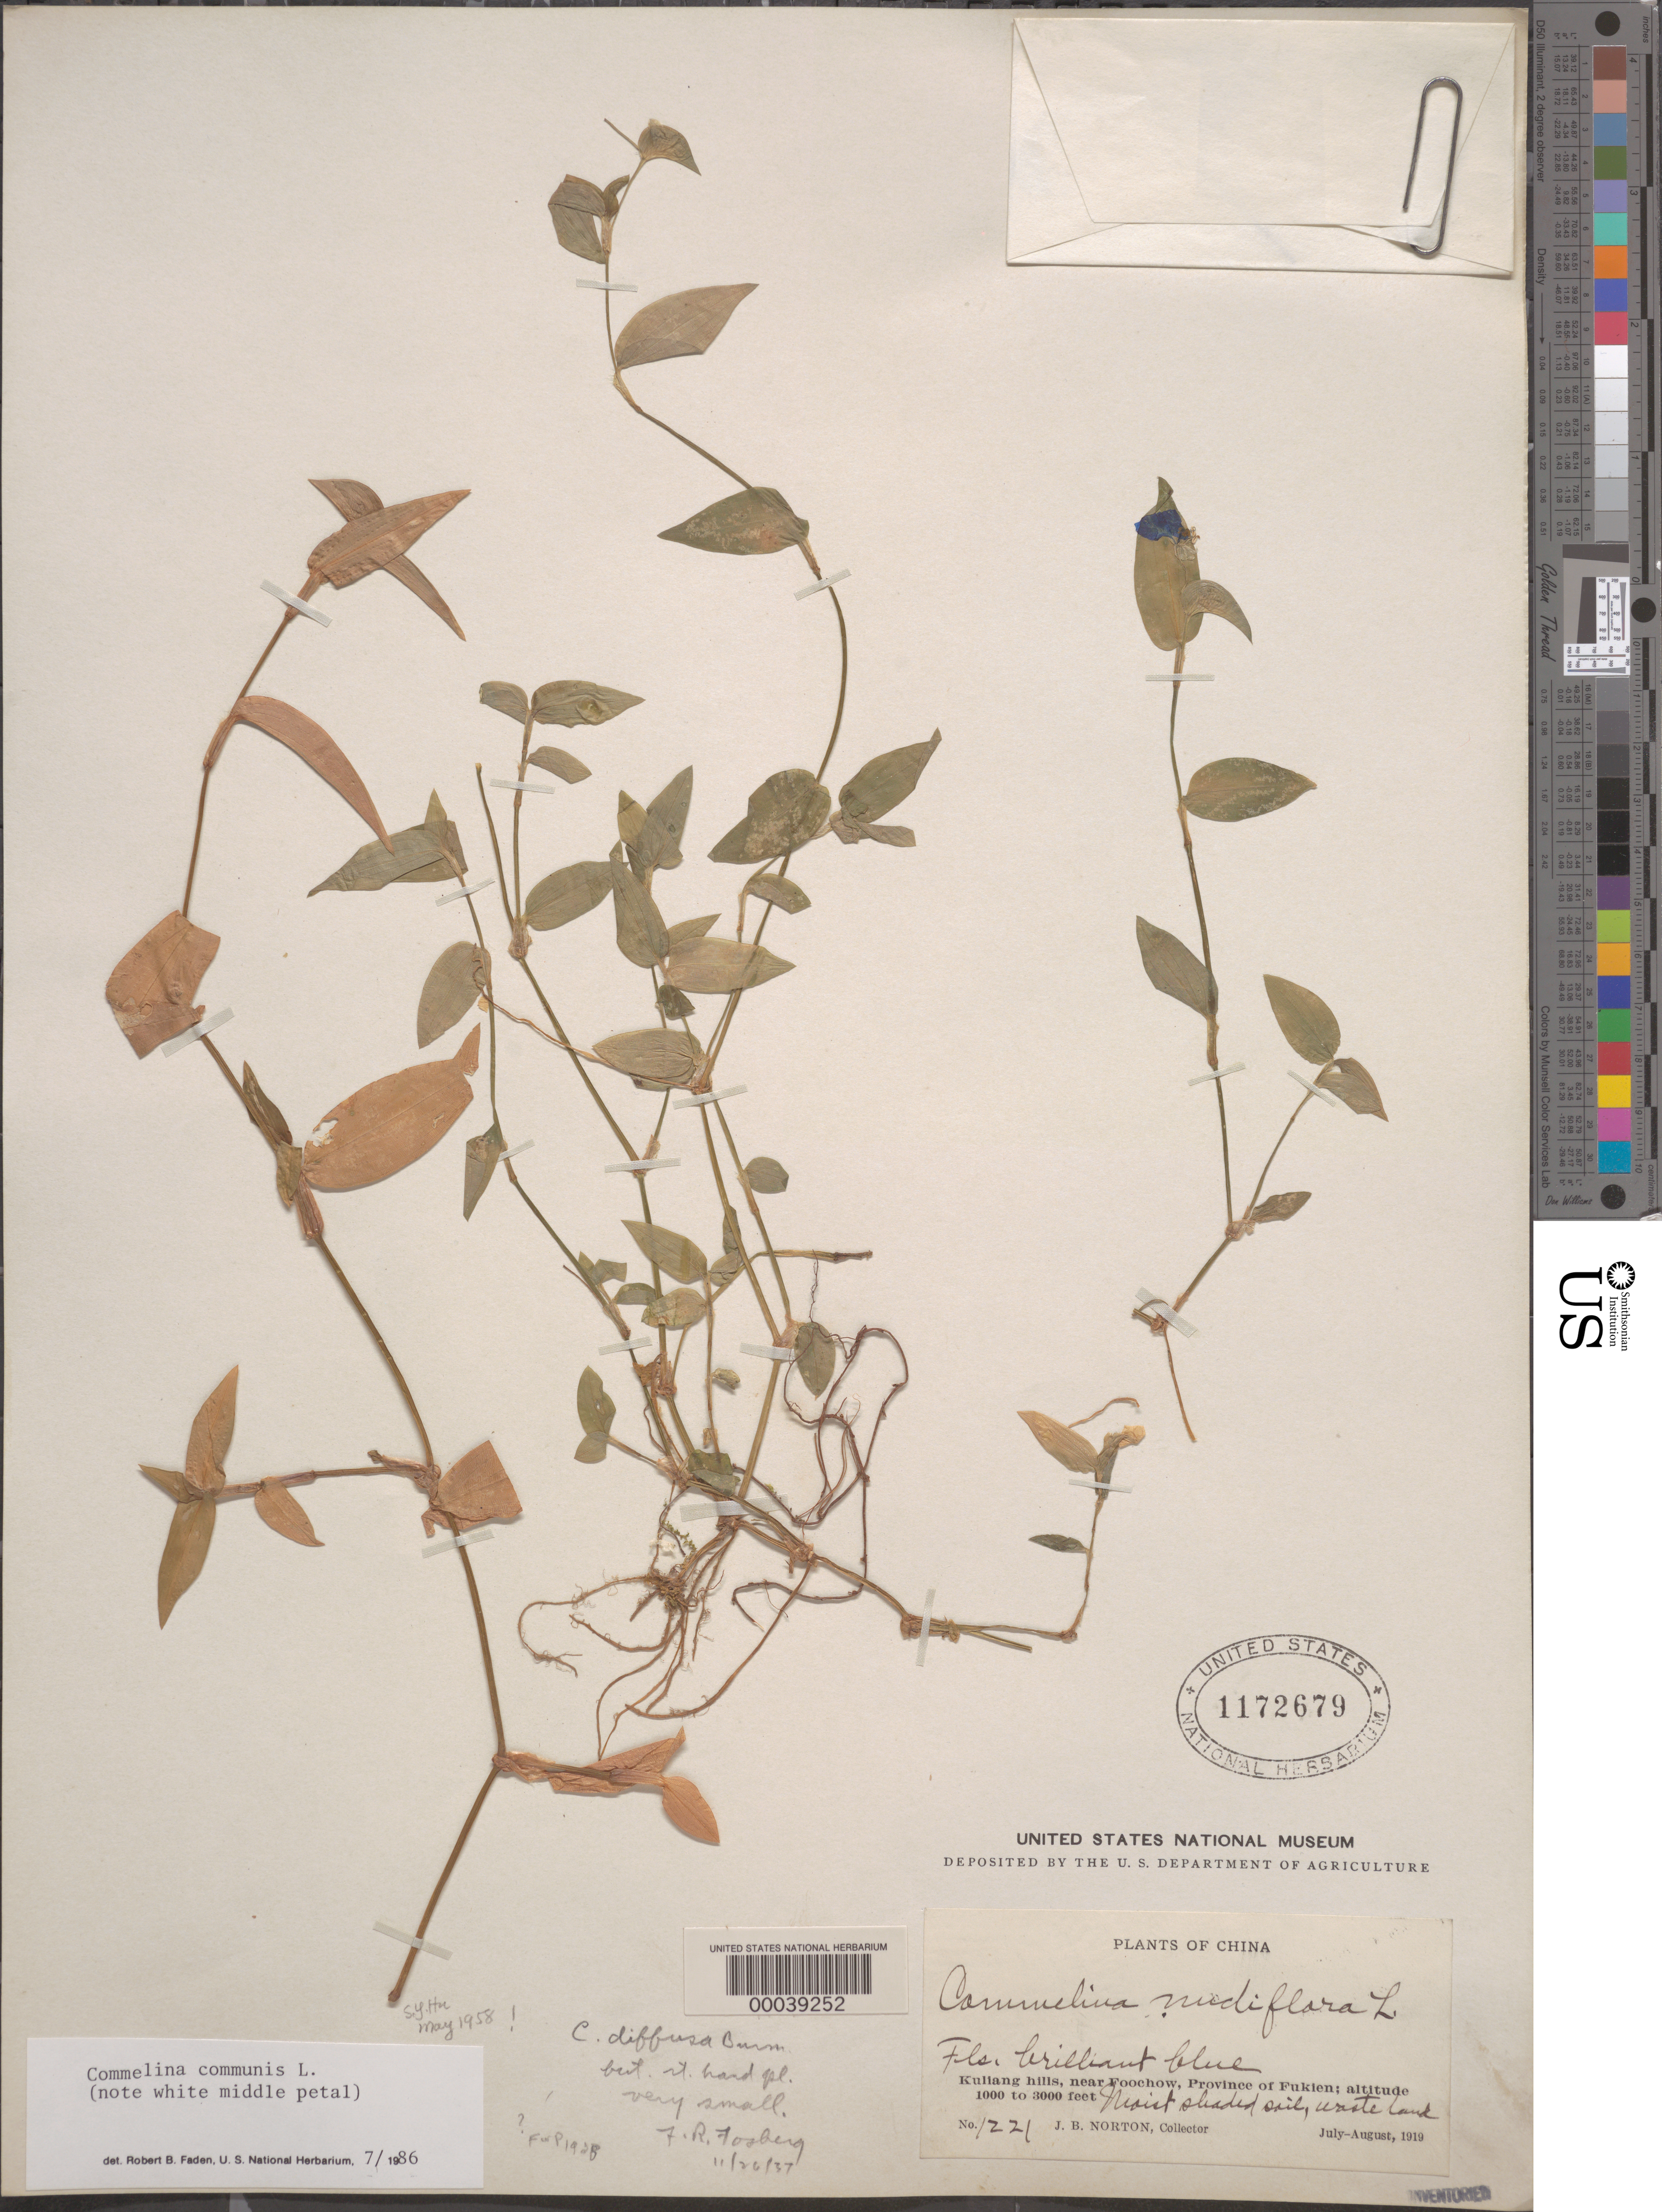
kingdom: Plantae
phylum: Tracheophyta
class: Liliopsida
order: Commelinales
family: Commelinaceae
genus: Commelina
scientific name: Commelina communis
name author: L.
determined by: Faden, Robert B., (US), Smithsonian Institution - National Museum of Natural History (UNITED STATES)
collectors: J. Norton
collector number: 1221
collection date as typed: Jul 1919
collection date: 1919-07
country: China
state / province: Fujian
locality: Kuliang hills, near foochow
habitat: Hillside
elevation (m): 305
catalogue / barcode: US 1172679